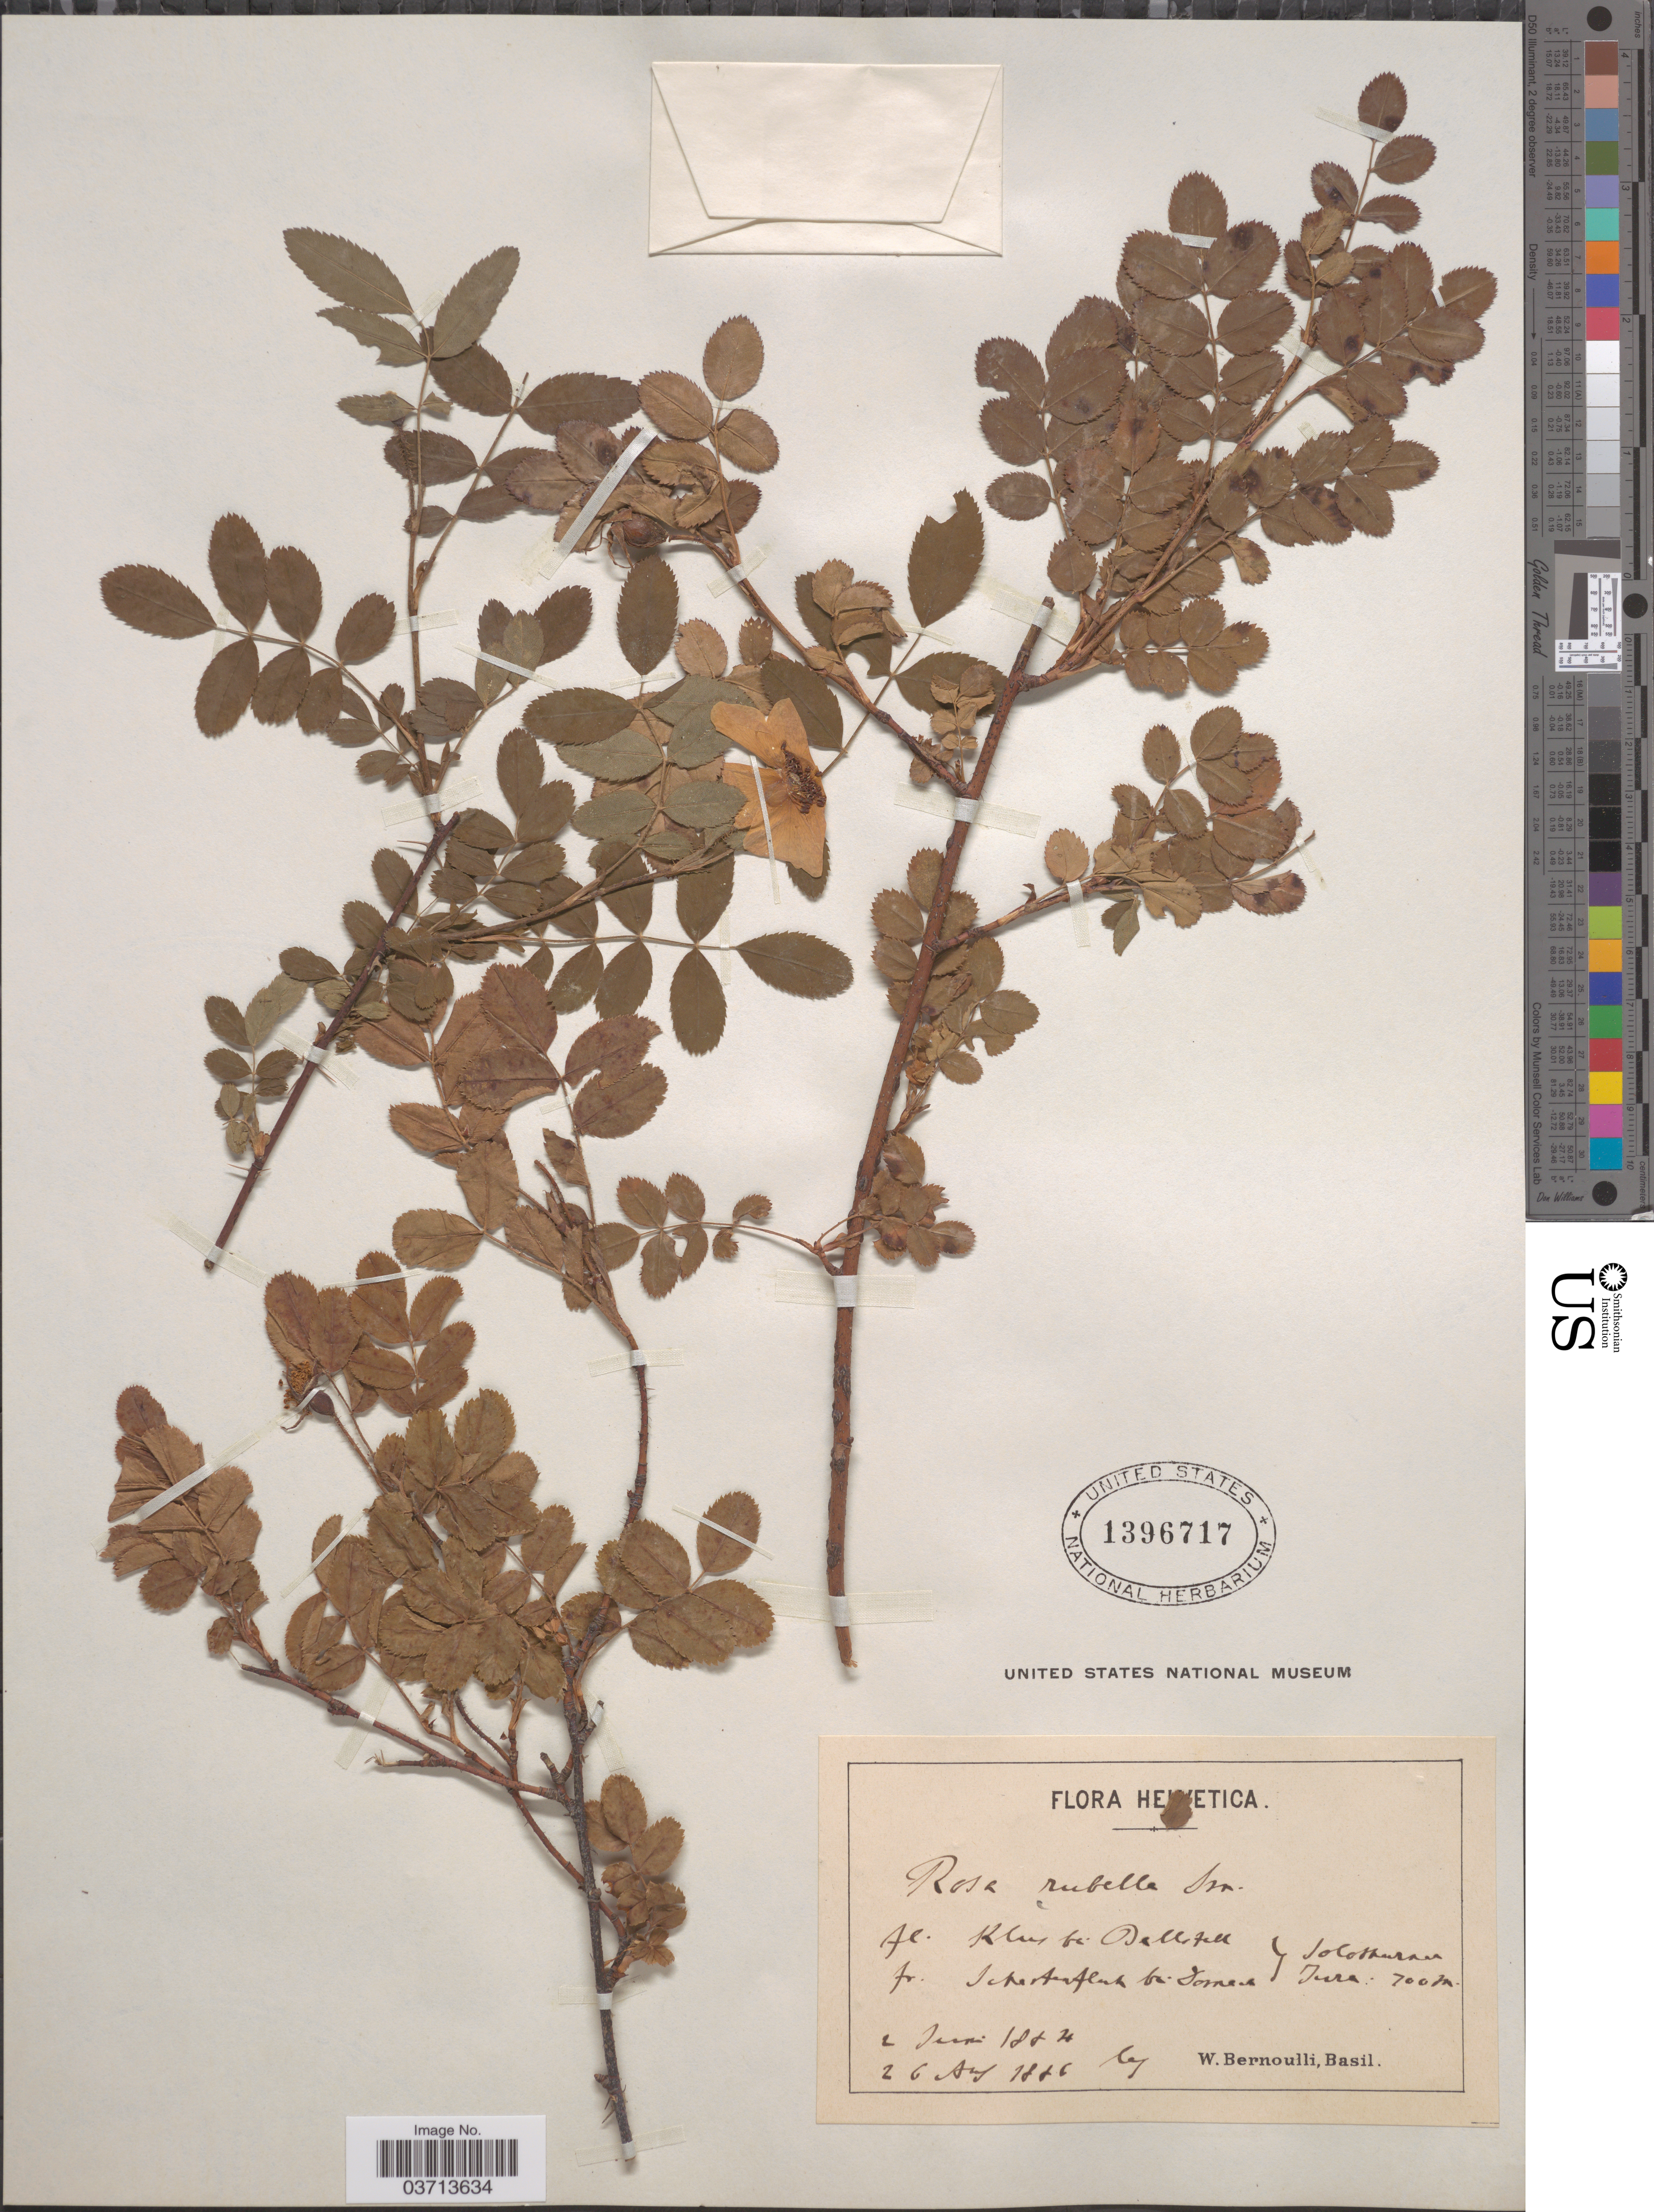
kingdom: Plantae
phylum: Tracheophyta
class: Magnoliopsida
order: Rosales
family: Rosaceae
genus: Rosa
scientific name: Rosa rubella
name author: Sm.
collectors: W. Bernoulli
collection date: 1884-06-02/1886-08-26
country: Switzerland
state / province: Solothurn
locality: Helvetica. Jura. Klus bei Balsthal.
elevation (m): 700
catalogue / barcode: US 1396717